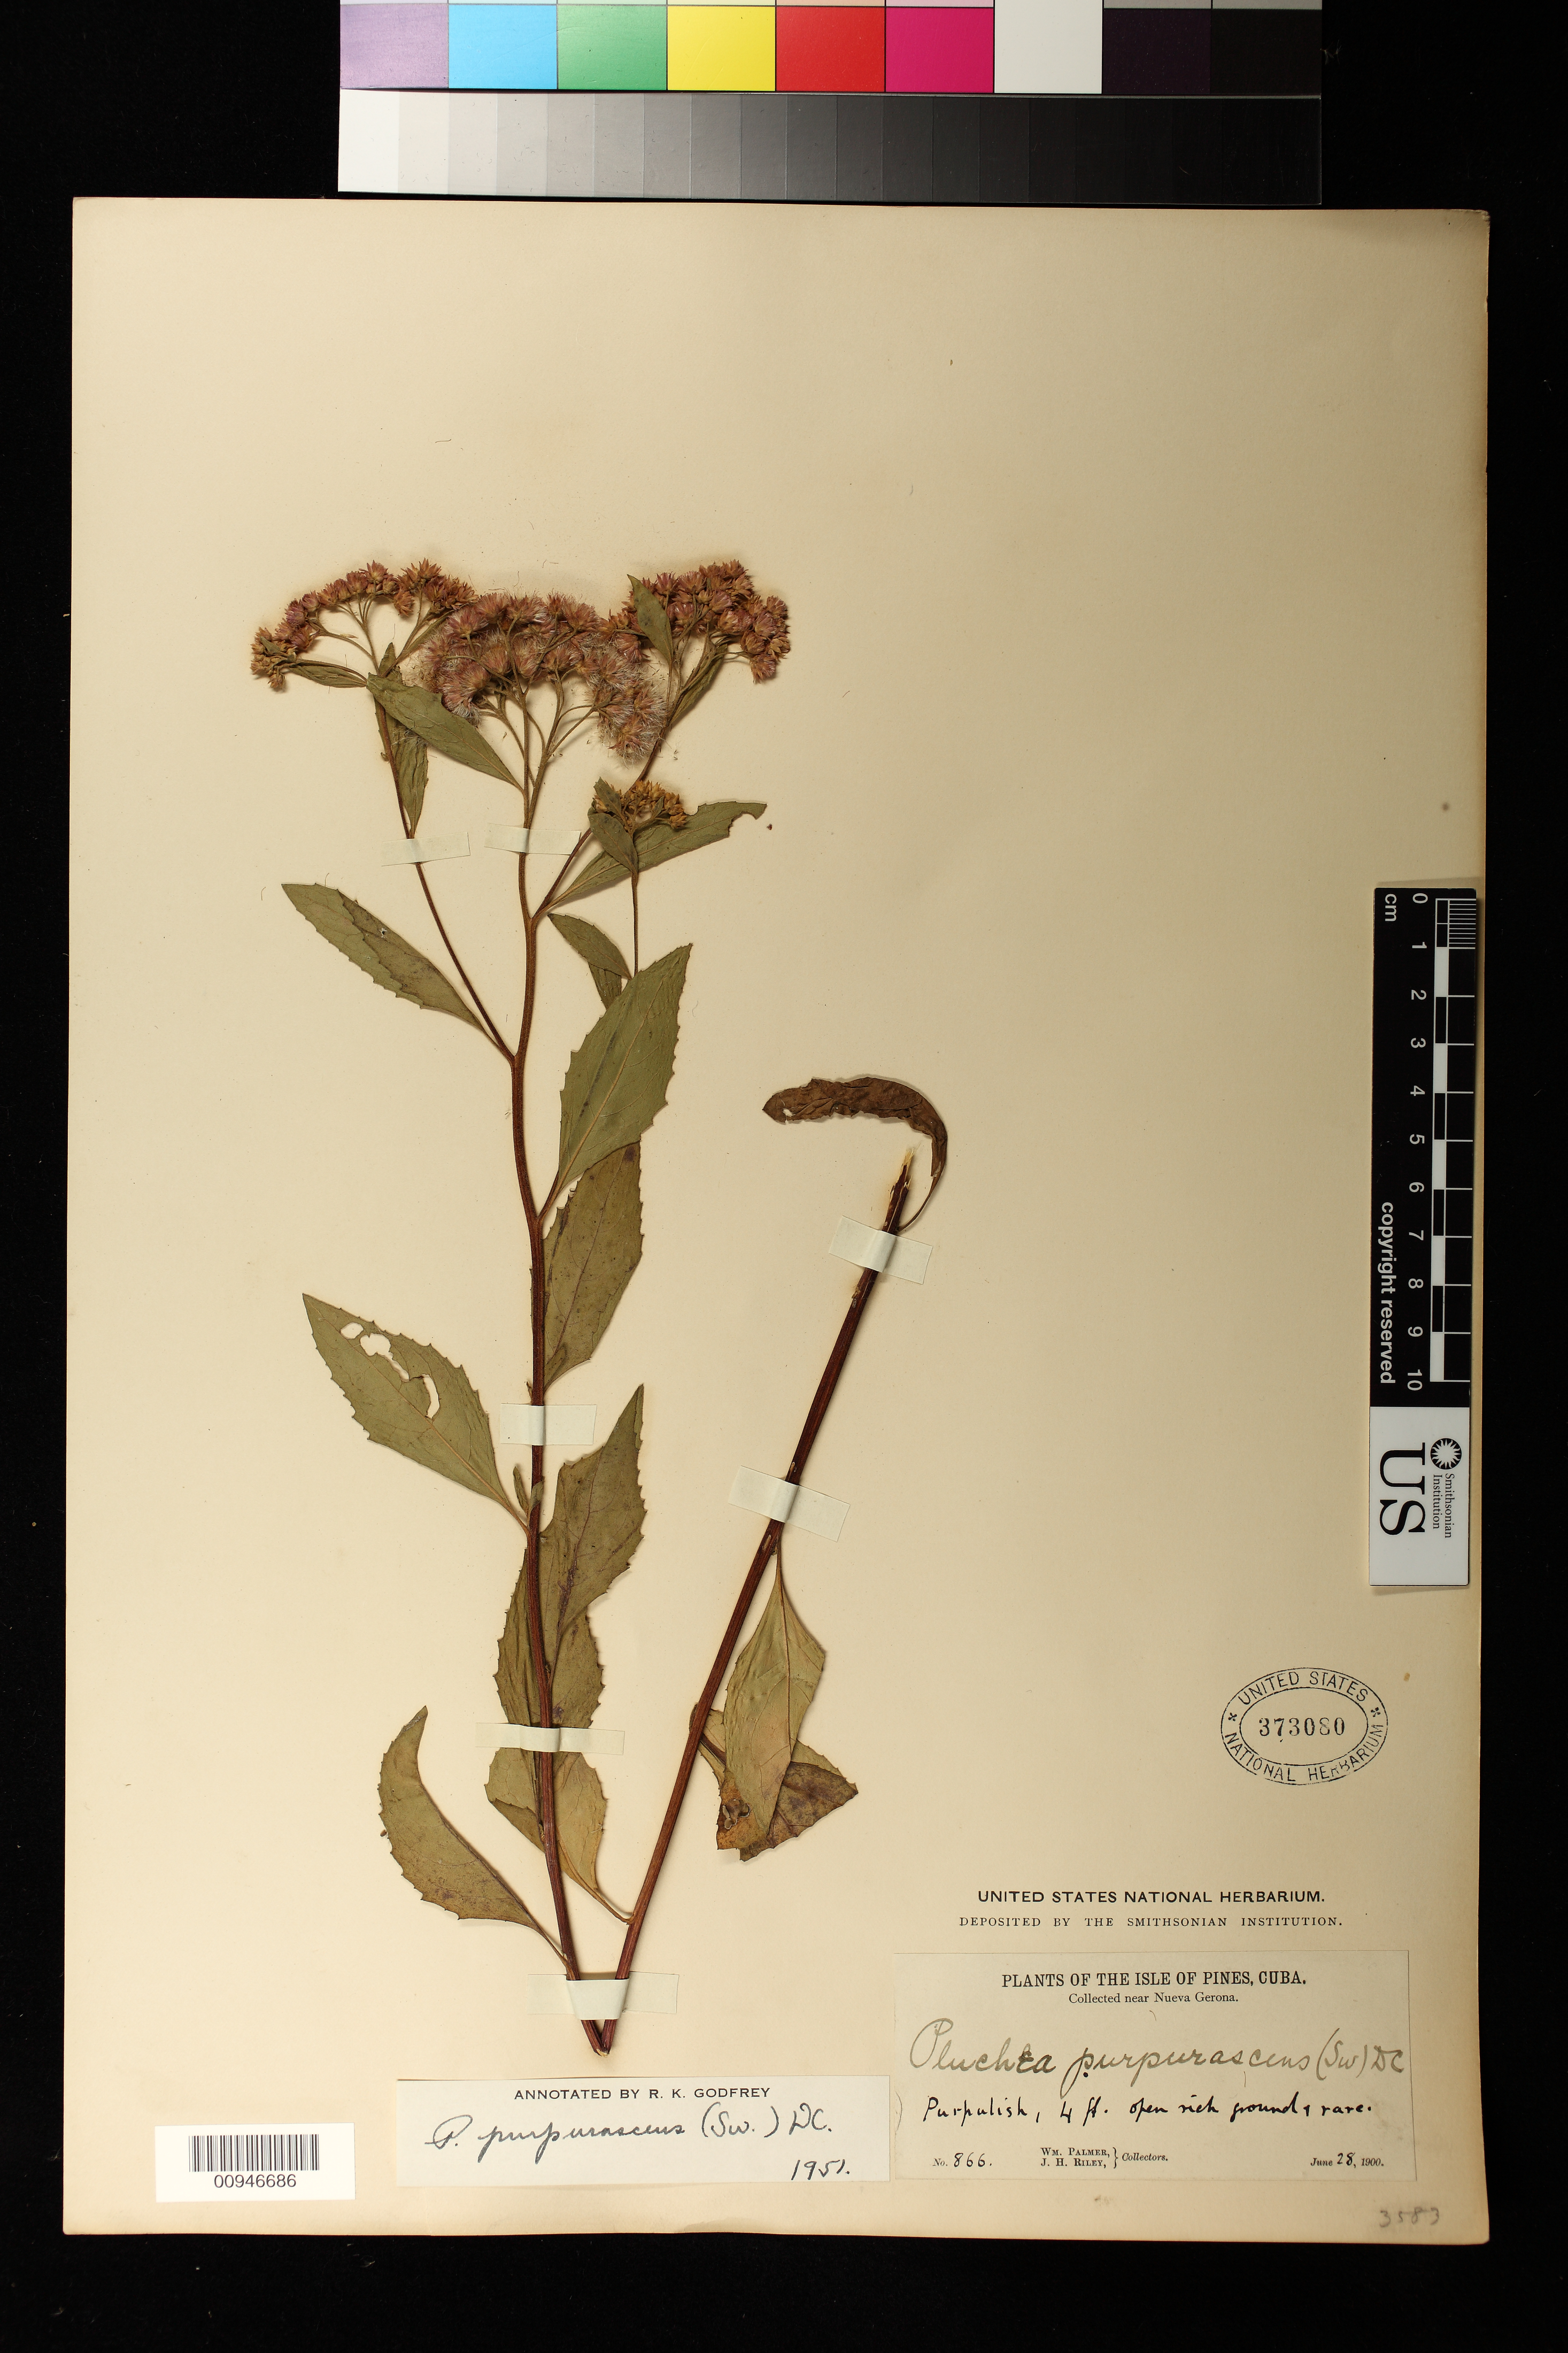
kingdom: Plantae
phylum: Tracheophyta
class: Magnoliopsida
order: Asterales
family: Asteraceae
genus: Pluchea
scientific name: Pluchea odorata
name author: (L.) Cass.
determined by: Godfrey, R. K.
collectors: W. Palmer & J. H. Palmer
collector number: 866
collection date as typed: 28 Jun 1900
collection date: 1900-06-28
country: Cuba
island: Isla de la Juventud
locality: Isle of Pines, Near Nueva Gerona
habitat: Open, rich ground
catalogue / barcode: US 373080